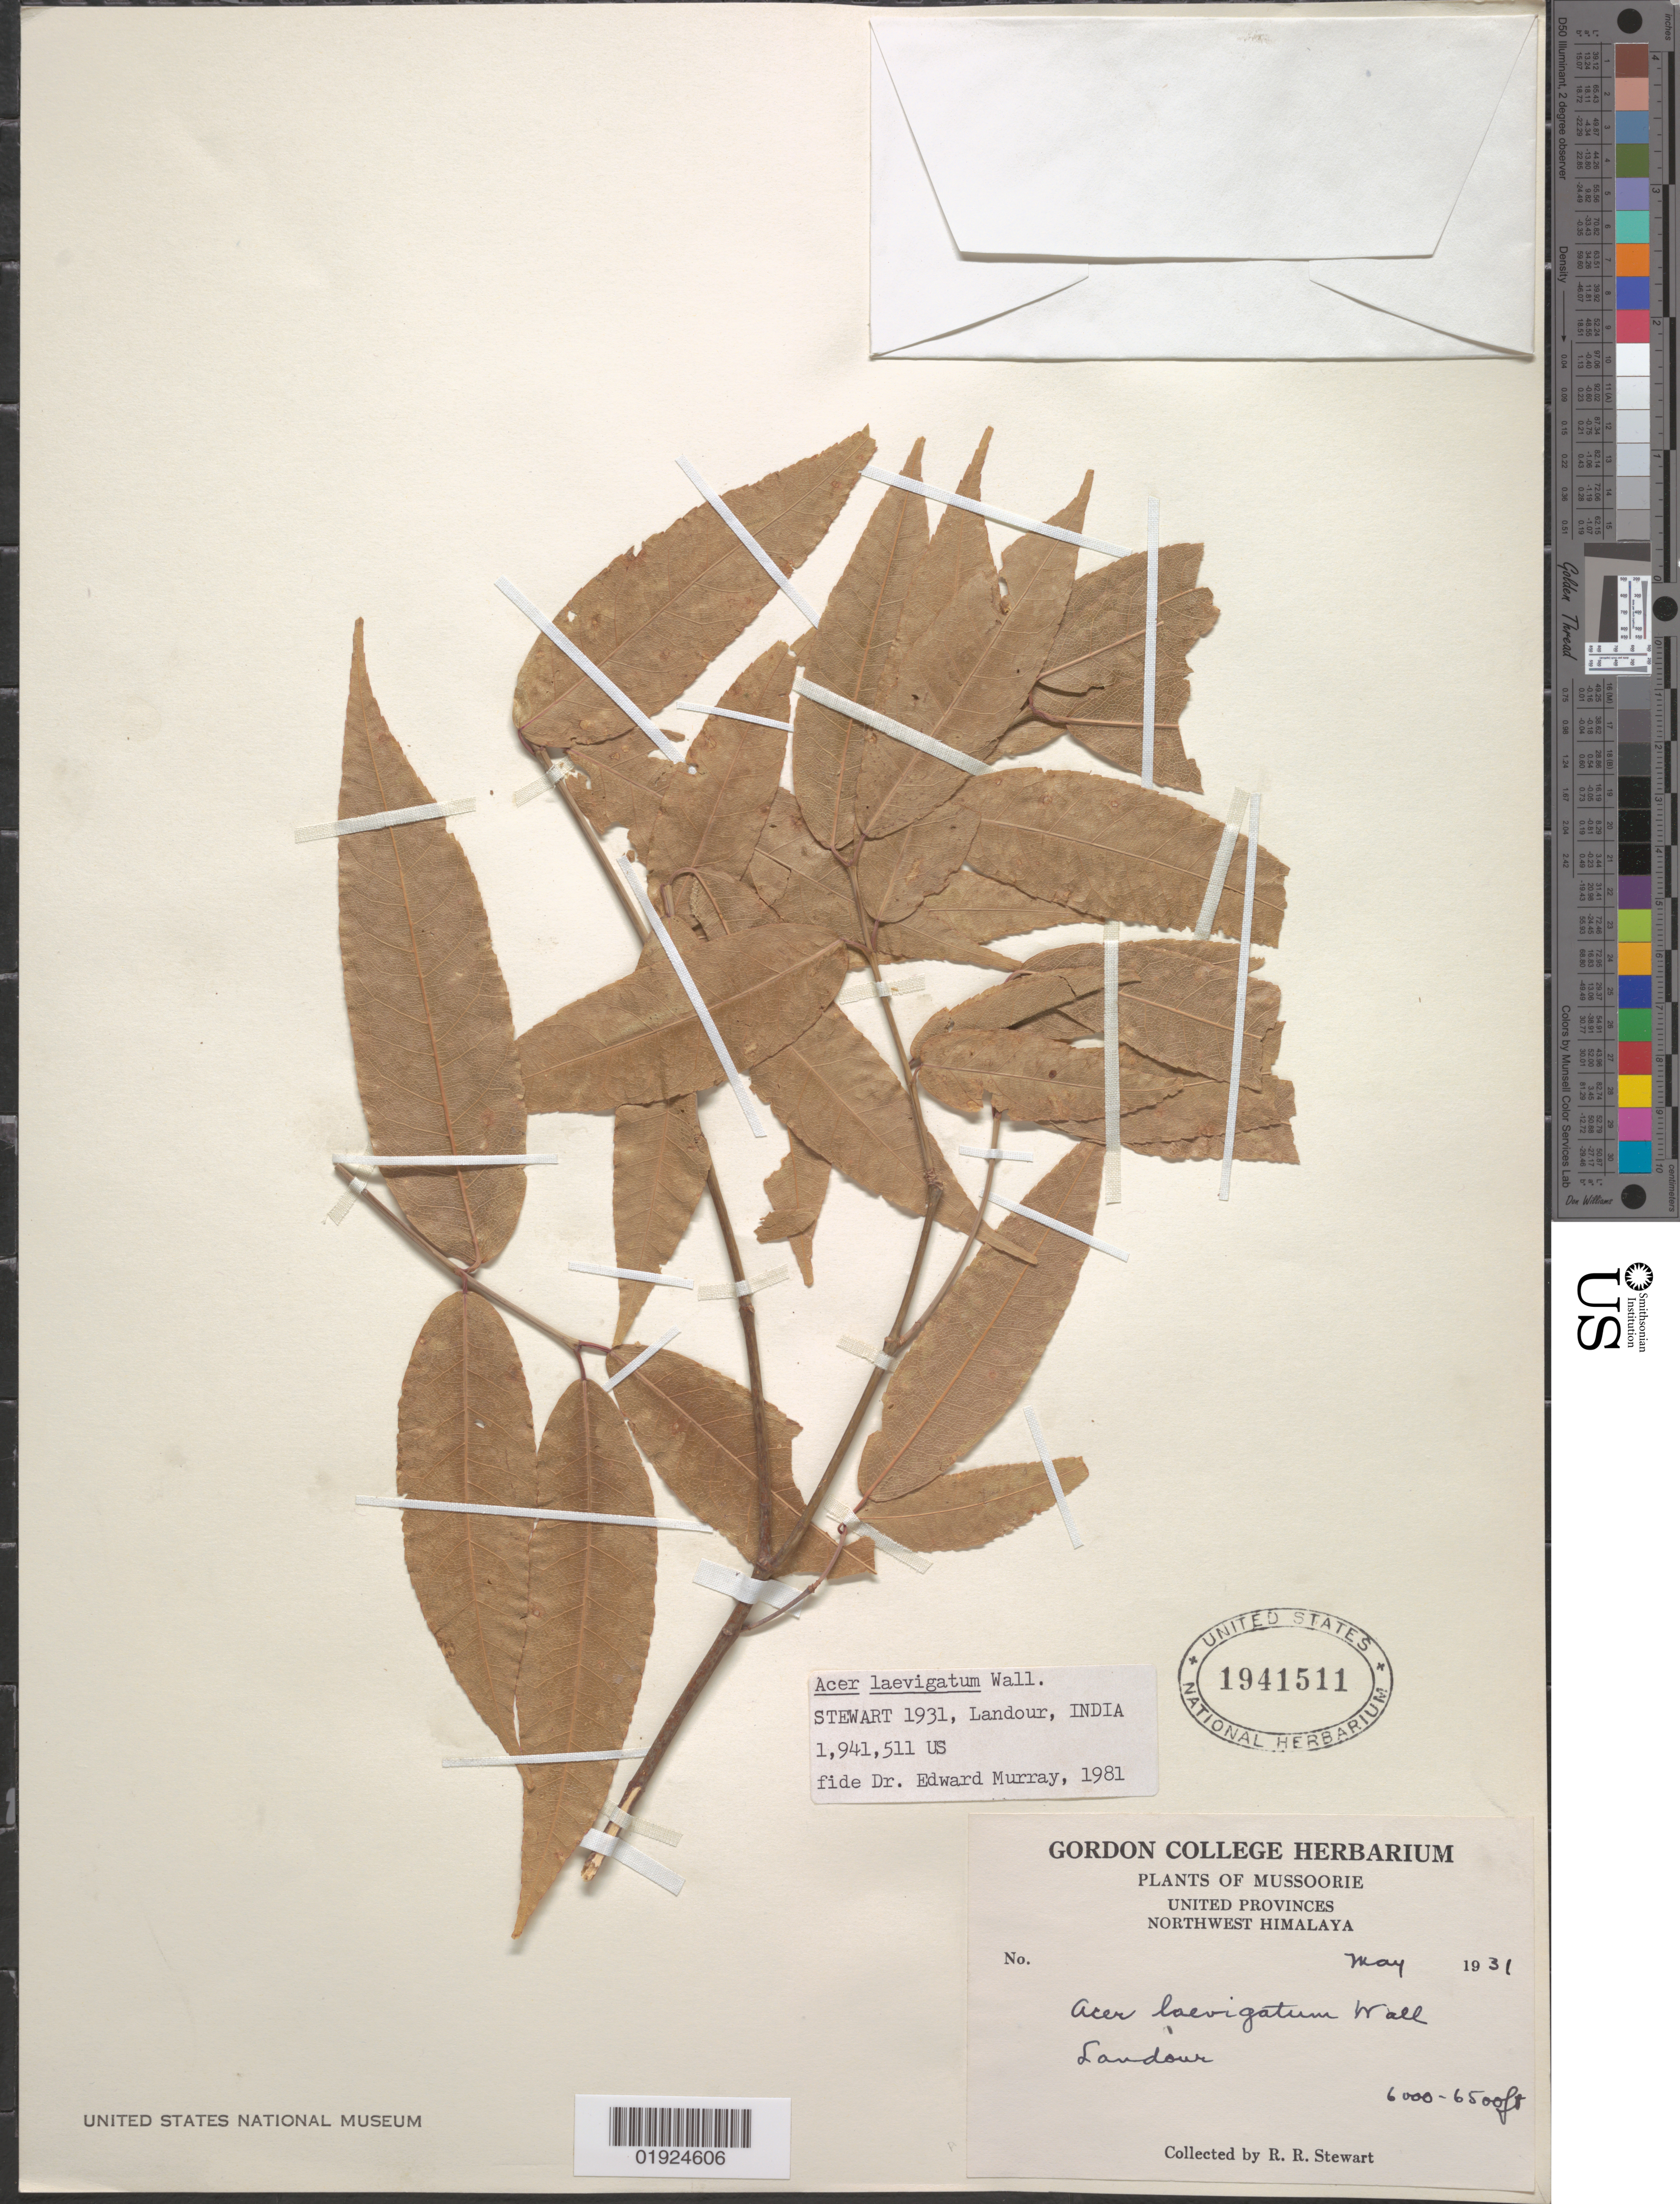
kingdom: Plantae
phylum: Tracheophyta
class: Magnoliopsida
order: Sapindales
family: Sapindaceae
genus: Acer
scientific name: Acer laevigatum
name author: Wall.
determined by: Murray, Edward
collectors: R. R. Stewart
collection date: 1931-05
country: India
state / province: Uttarakhand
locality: Mussoorie, United Provinces, Northwest Himalaya. Landour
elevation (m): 1829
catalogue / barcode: US 1941511